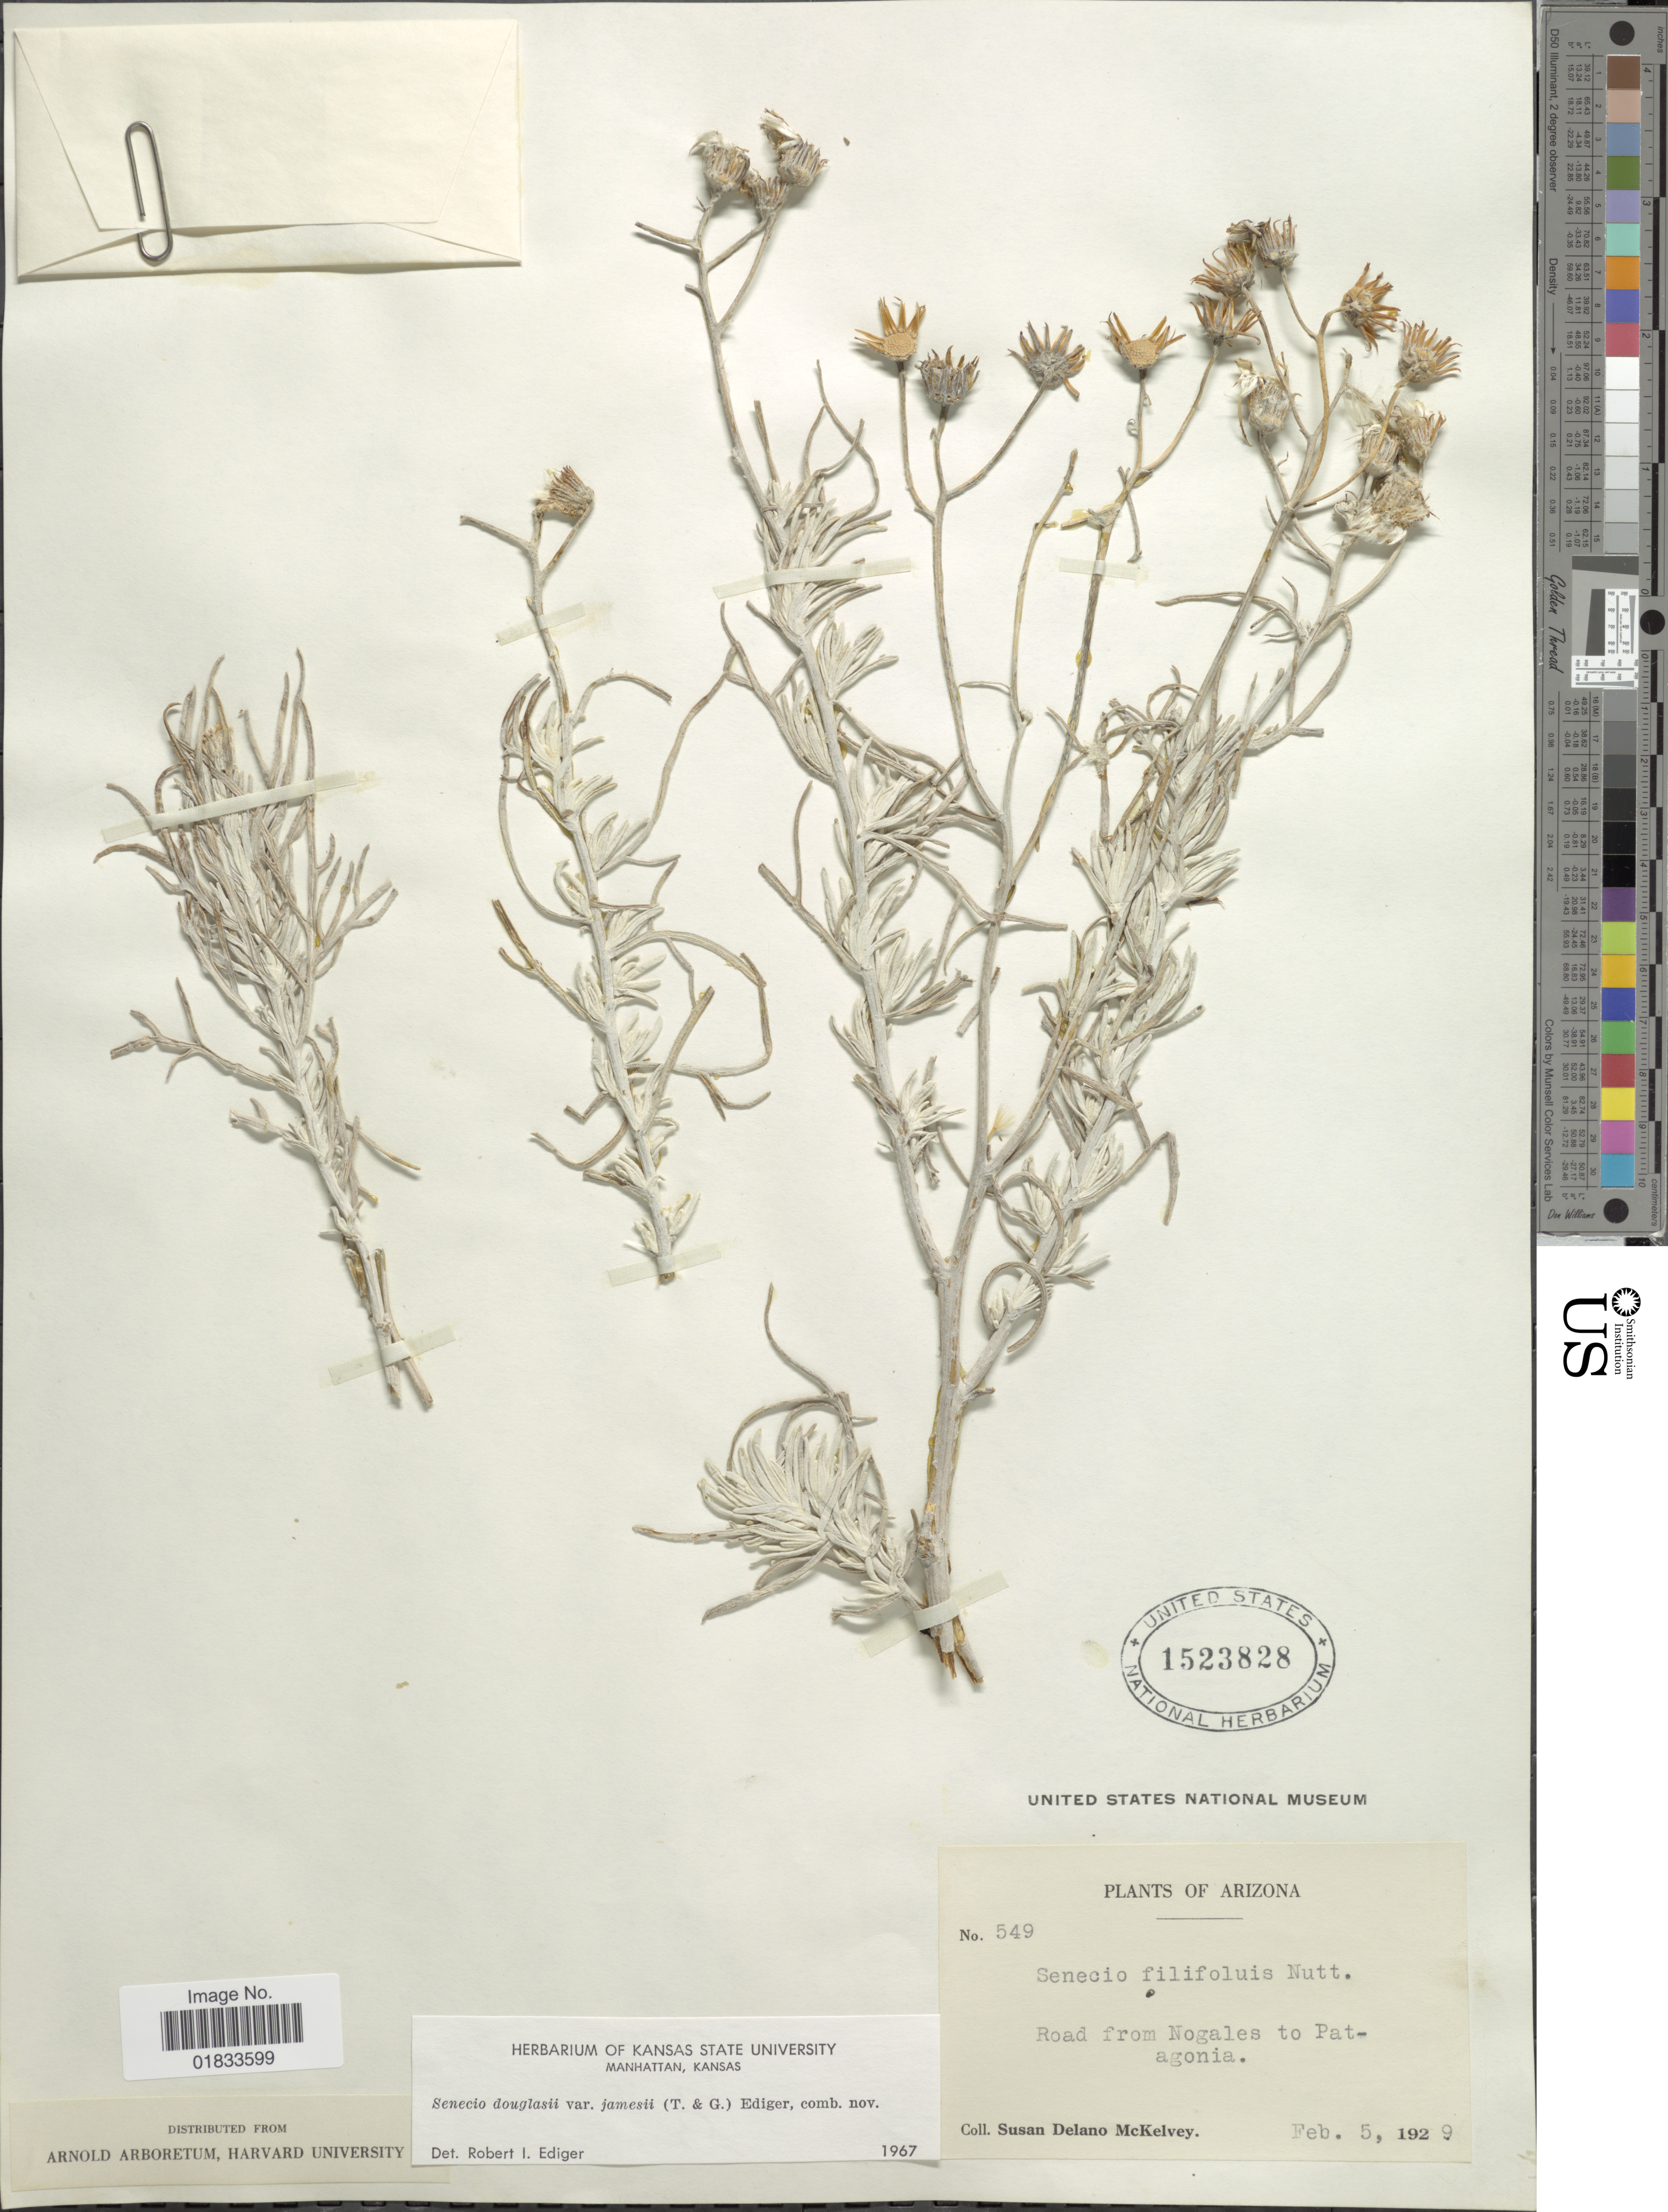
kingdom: Plantae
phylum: Tracheophyta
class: Magnoliopsida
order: Asterales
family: Asteraceae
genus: Senecio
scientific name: Senecio flaccidus var. flaccidus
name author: Less.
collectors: S. A. McKelvey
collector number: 549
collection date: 1929-02-05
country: United States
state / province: Arizona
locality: Road from Nogales to Patagonia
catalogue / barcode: US 1523828